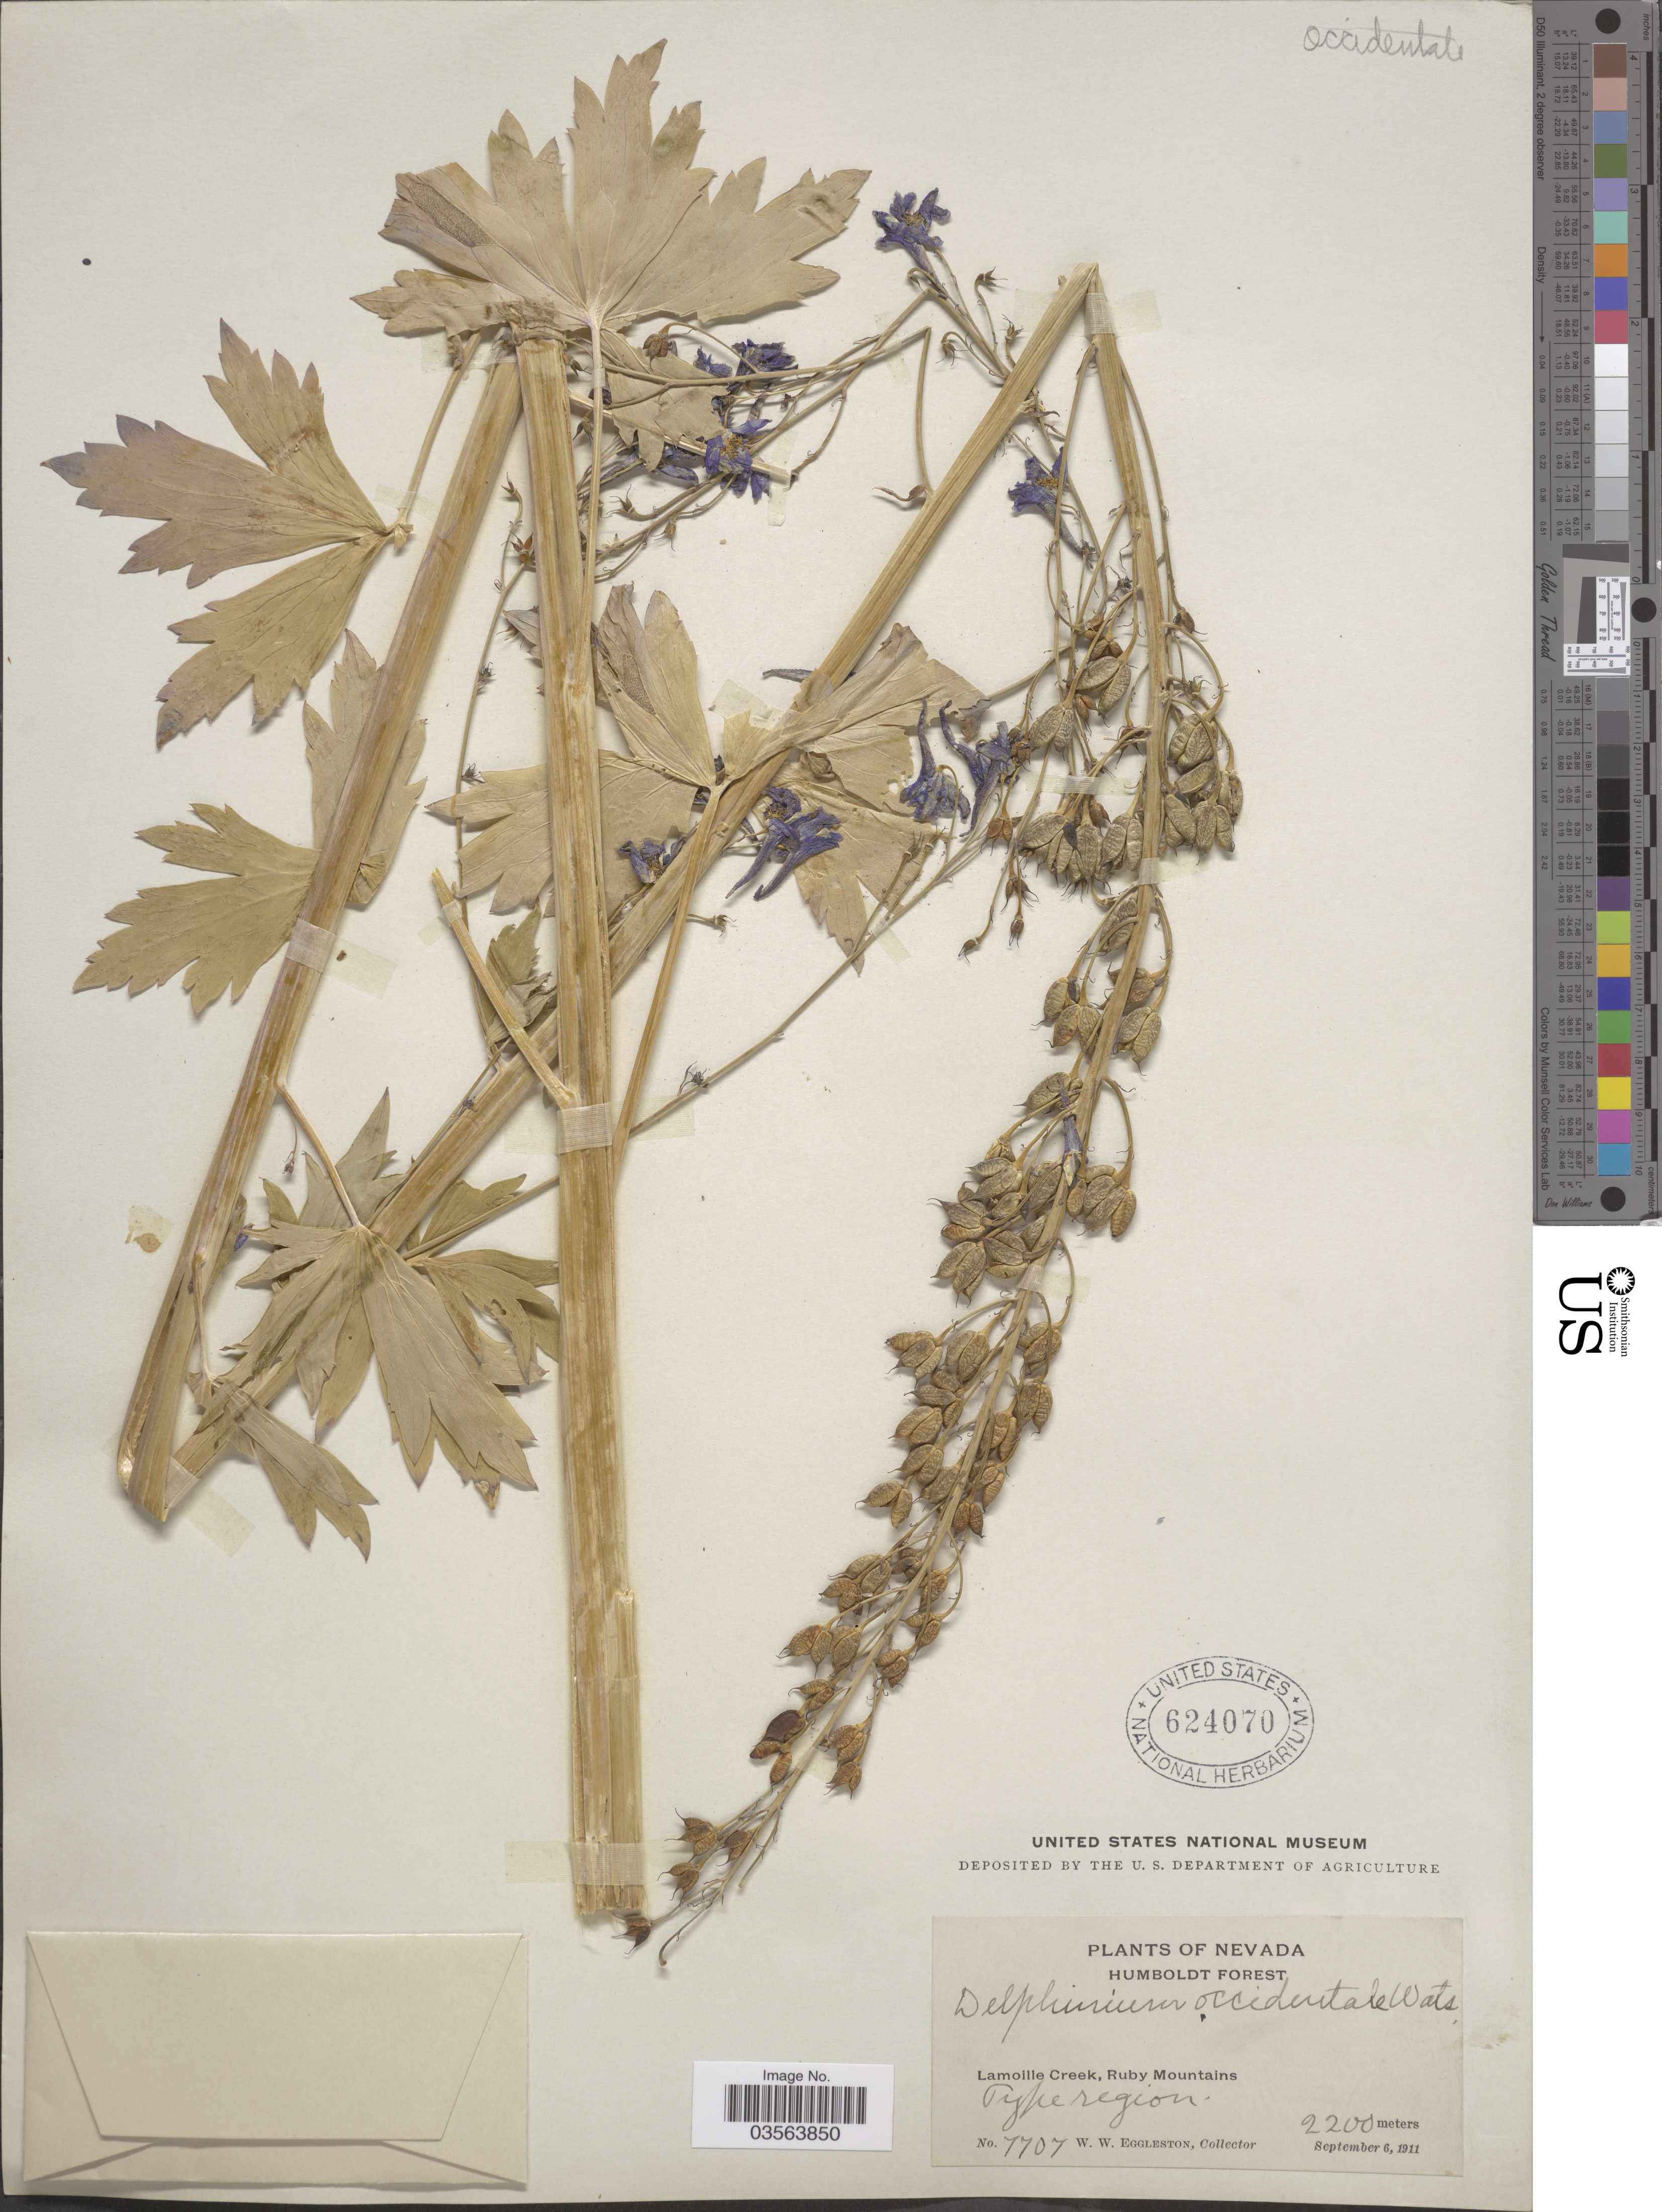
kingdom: Plantae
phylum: Tracheophyta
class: Magnoliopsida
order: Ranunculales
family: Ranunculaceae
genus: Delphinium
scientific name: Delphinium x occidentale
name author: (S. Watson) S. Watson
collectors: W. W. Eggleston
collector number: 7707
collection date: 1911-09-06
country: United States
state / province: Nevada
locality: Humboldt Forest. Lamoille Creek, Ruby Mountains. Pyke region.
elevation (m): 2200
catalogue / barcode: US 624070